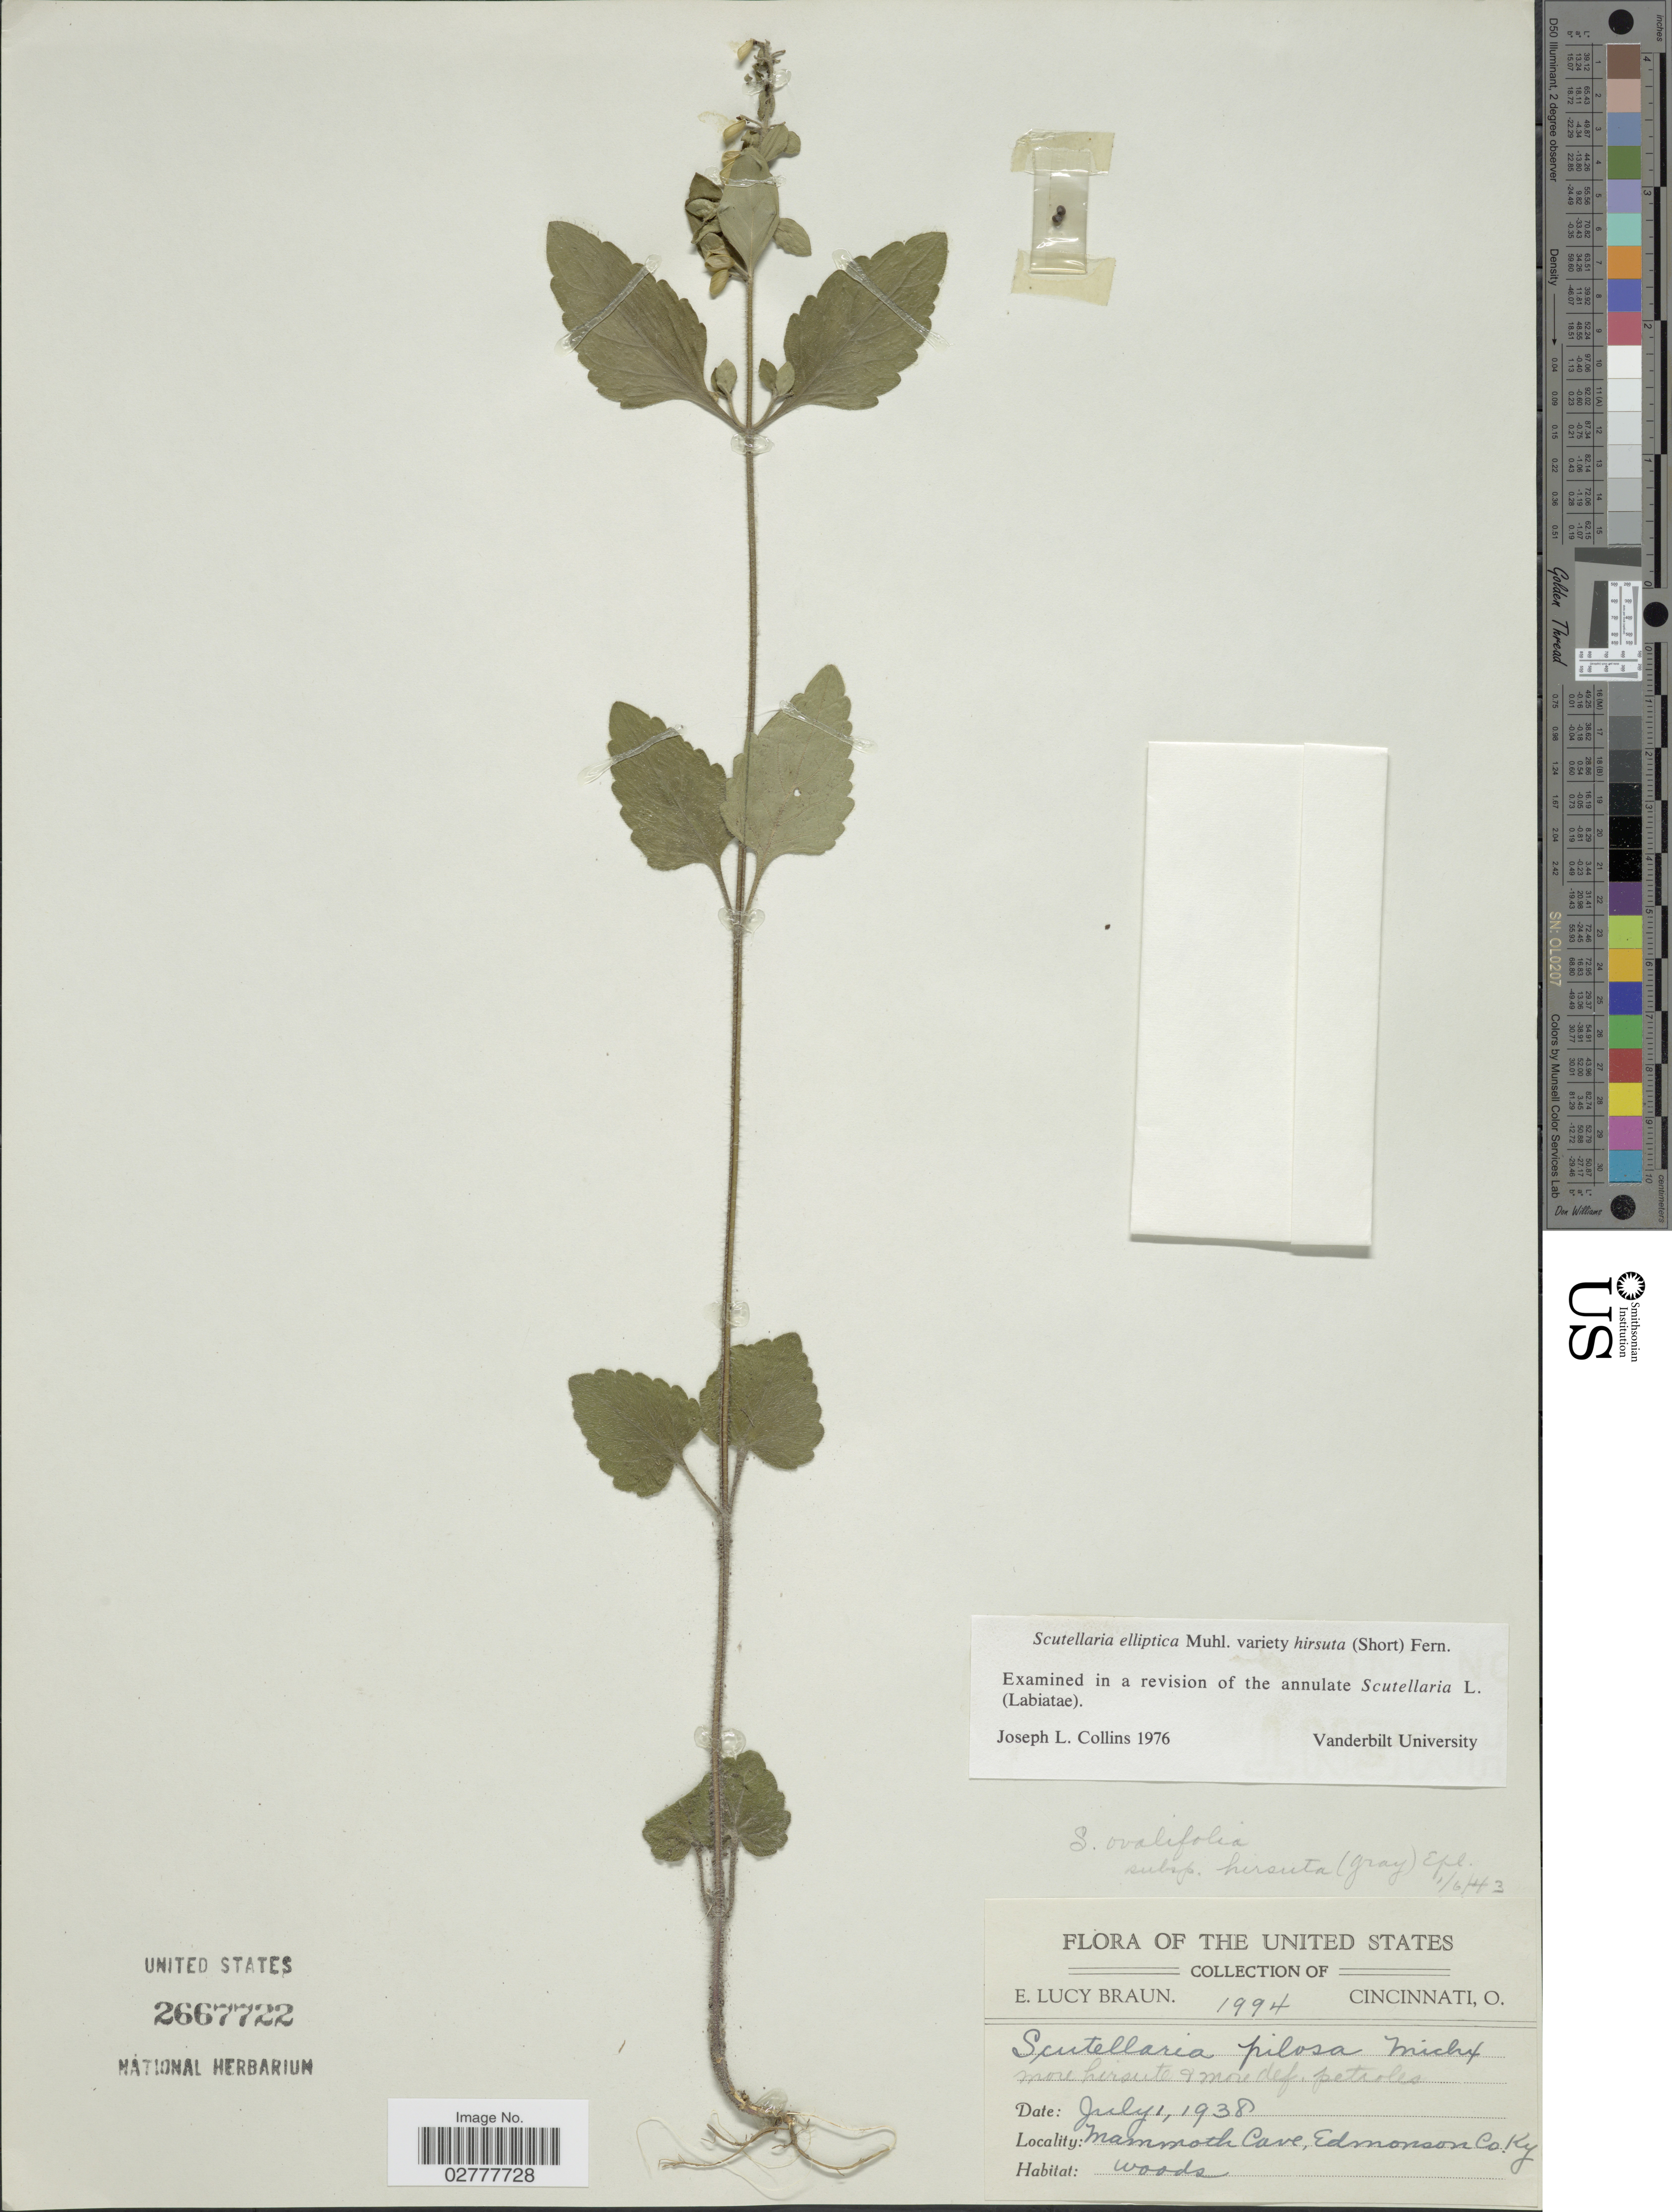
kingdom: Plantae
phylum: Tracheophyta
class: Magnoliopsida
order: Lamiales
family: Lamiaceae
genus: Scutellaria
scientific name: Scutellaria elliptica var. hirsuta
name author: (A. Gray) Fernald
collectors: E. L. Braun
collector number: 1994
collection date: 1938-07-01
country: United States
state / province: Kentucky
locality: Mammoth Cave, Edmonson Co.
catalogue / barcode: US 2667722